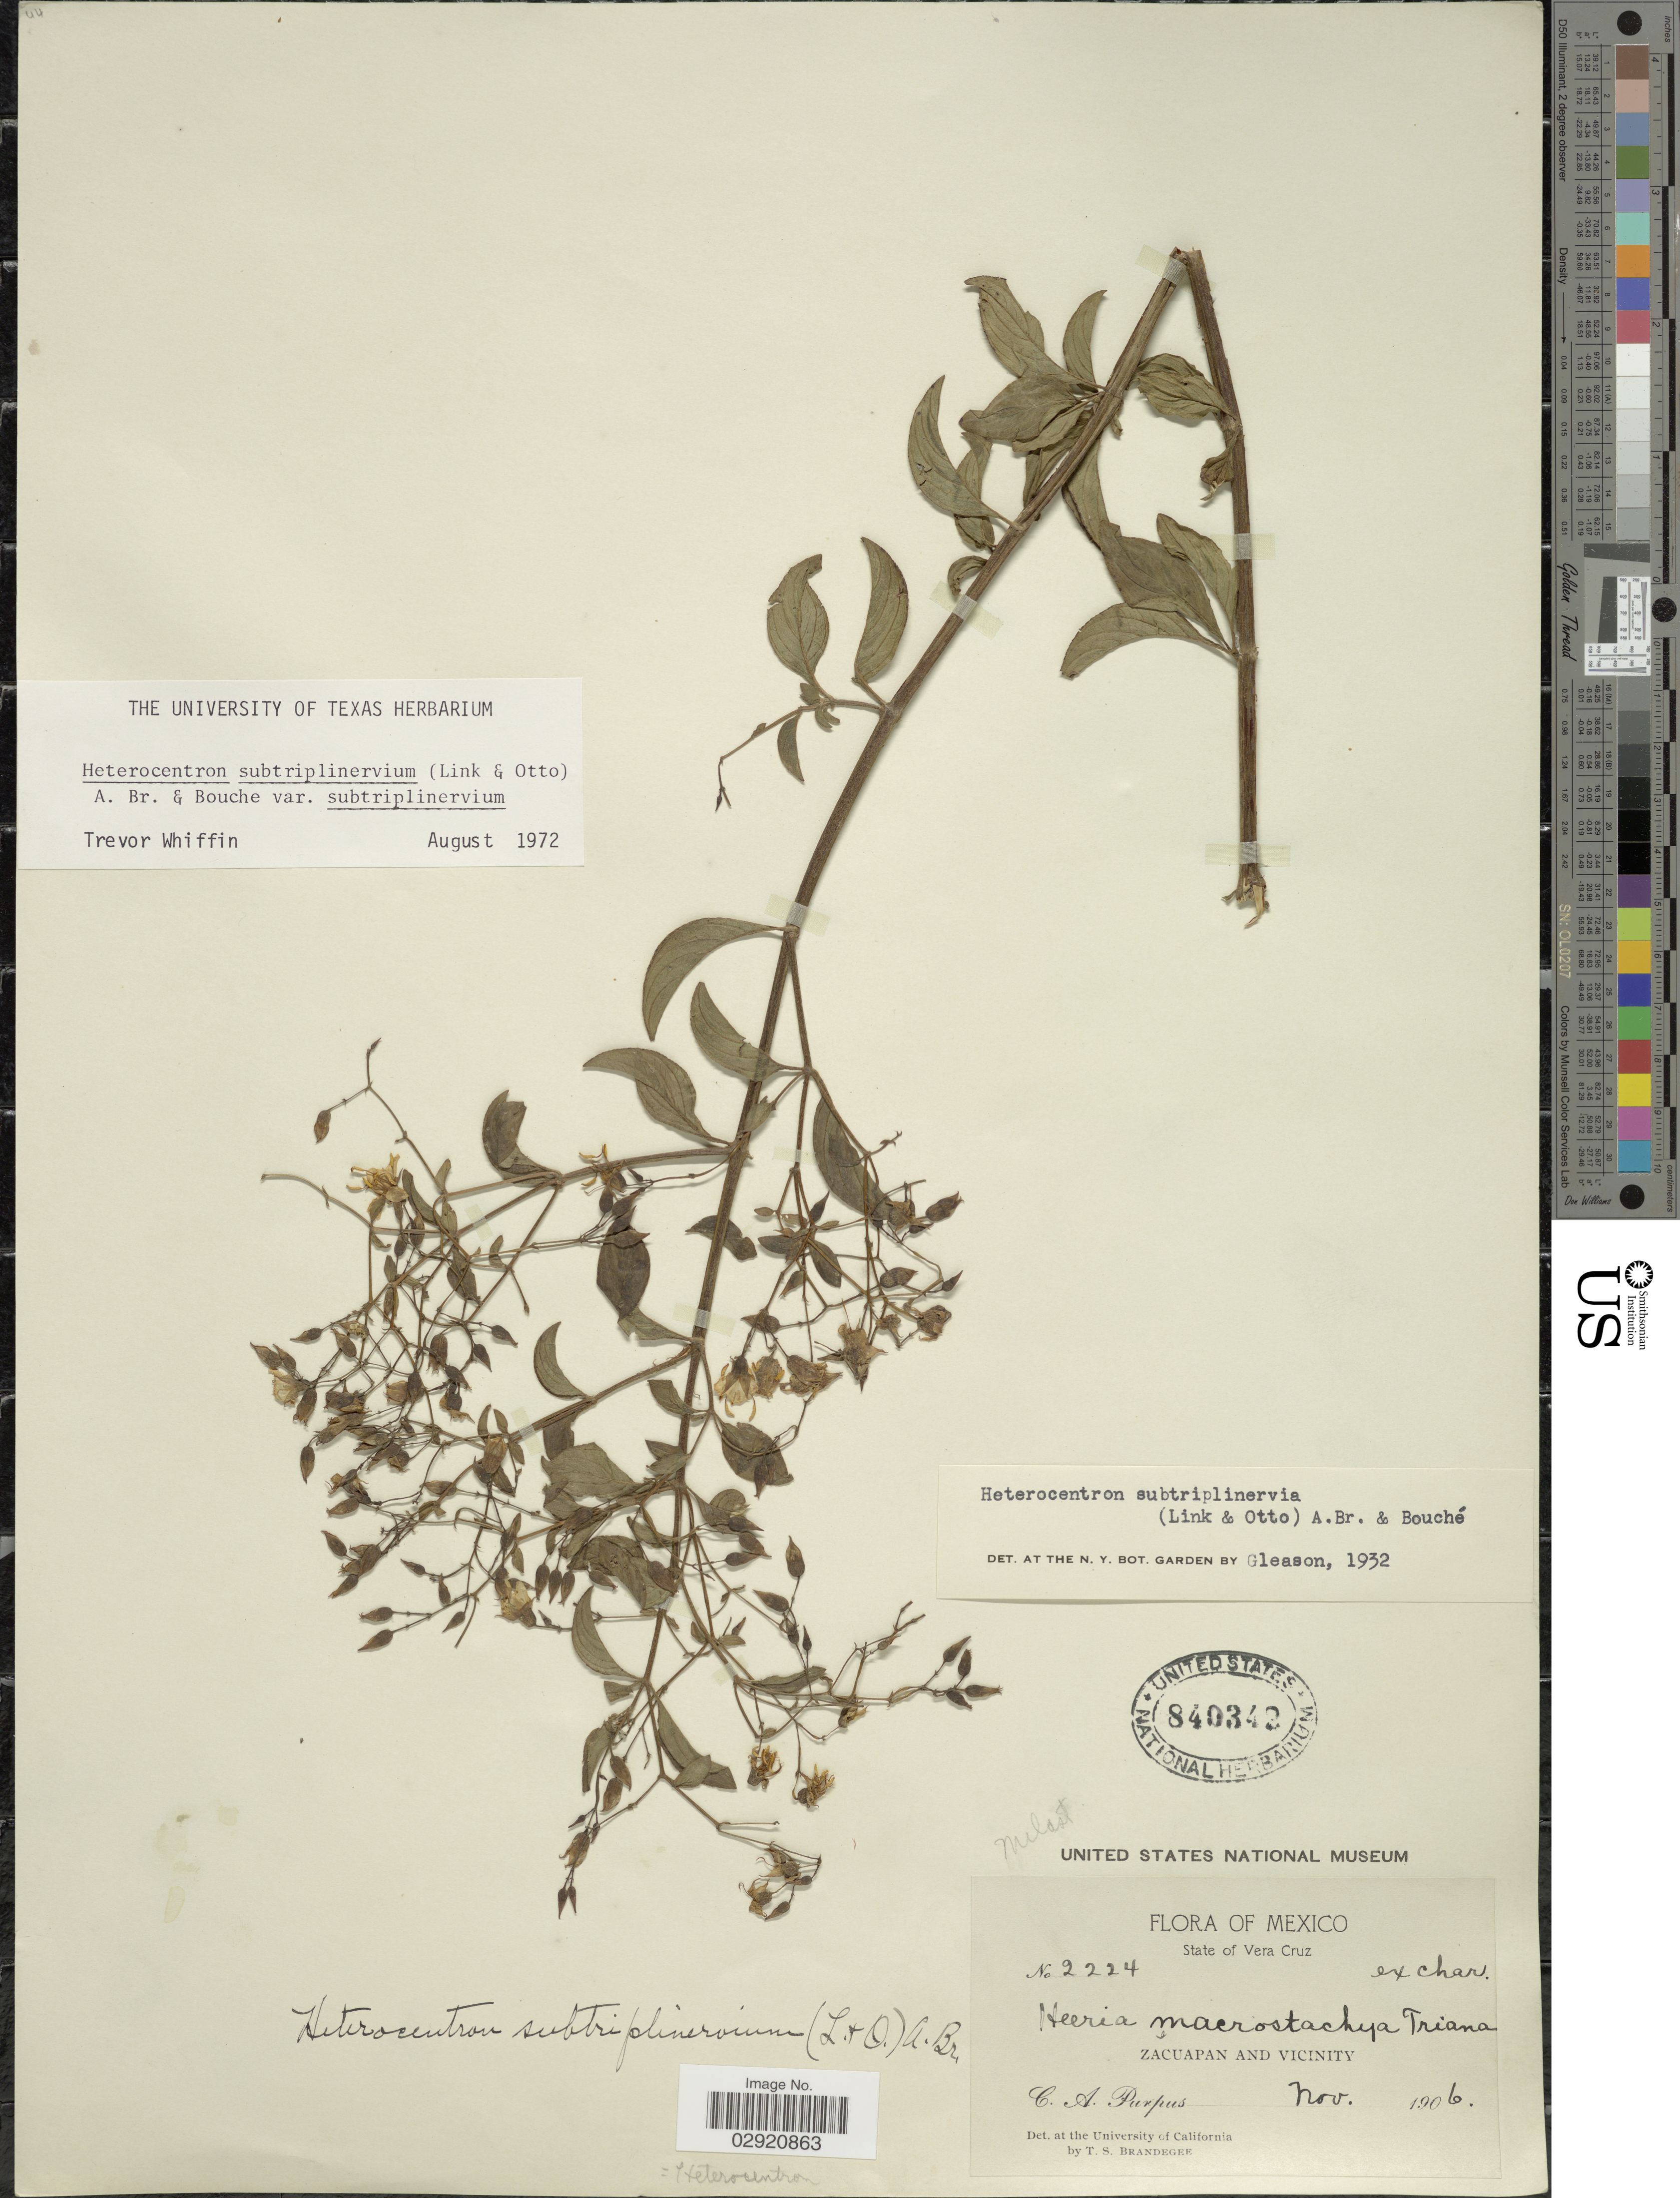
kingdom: Plantae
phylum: Tracheophyta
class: Magnoliopsida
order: Myrtales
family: Melastomataceae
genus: Heterocentron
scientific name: Heterocentron subtriplinervium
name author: (Link & Otto) A. Braun & C.D. Bouché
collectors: C. A. Purpus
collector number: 2224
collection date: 1906-11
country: Mexico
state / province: Veracruz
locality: State of Vera Cruz. Zacuapan and vicinity.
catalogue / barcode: US 840342